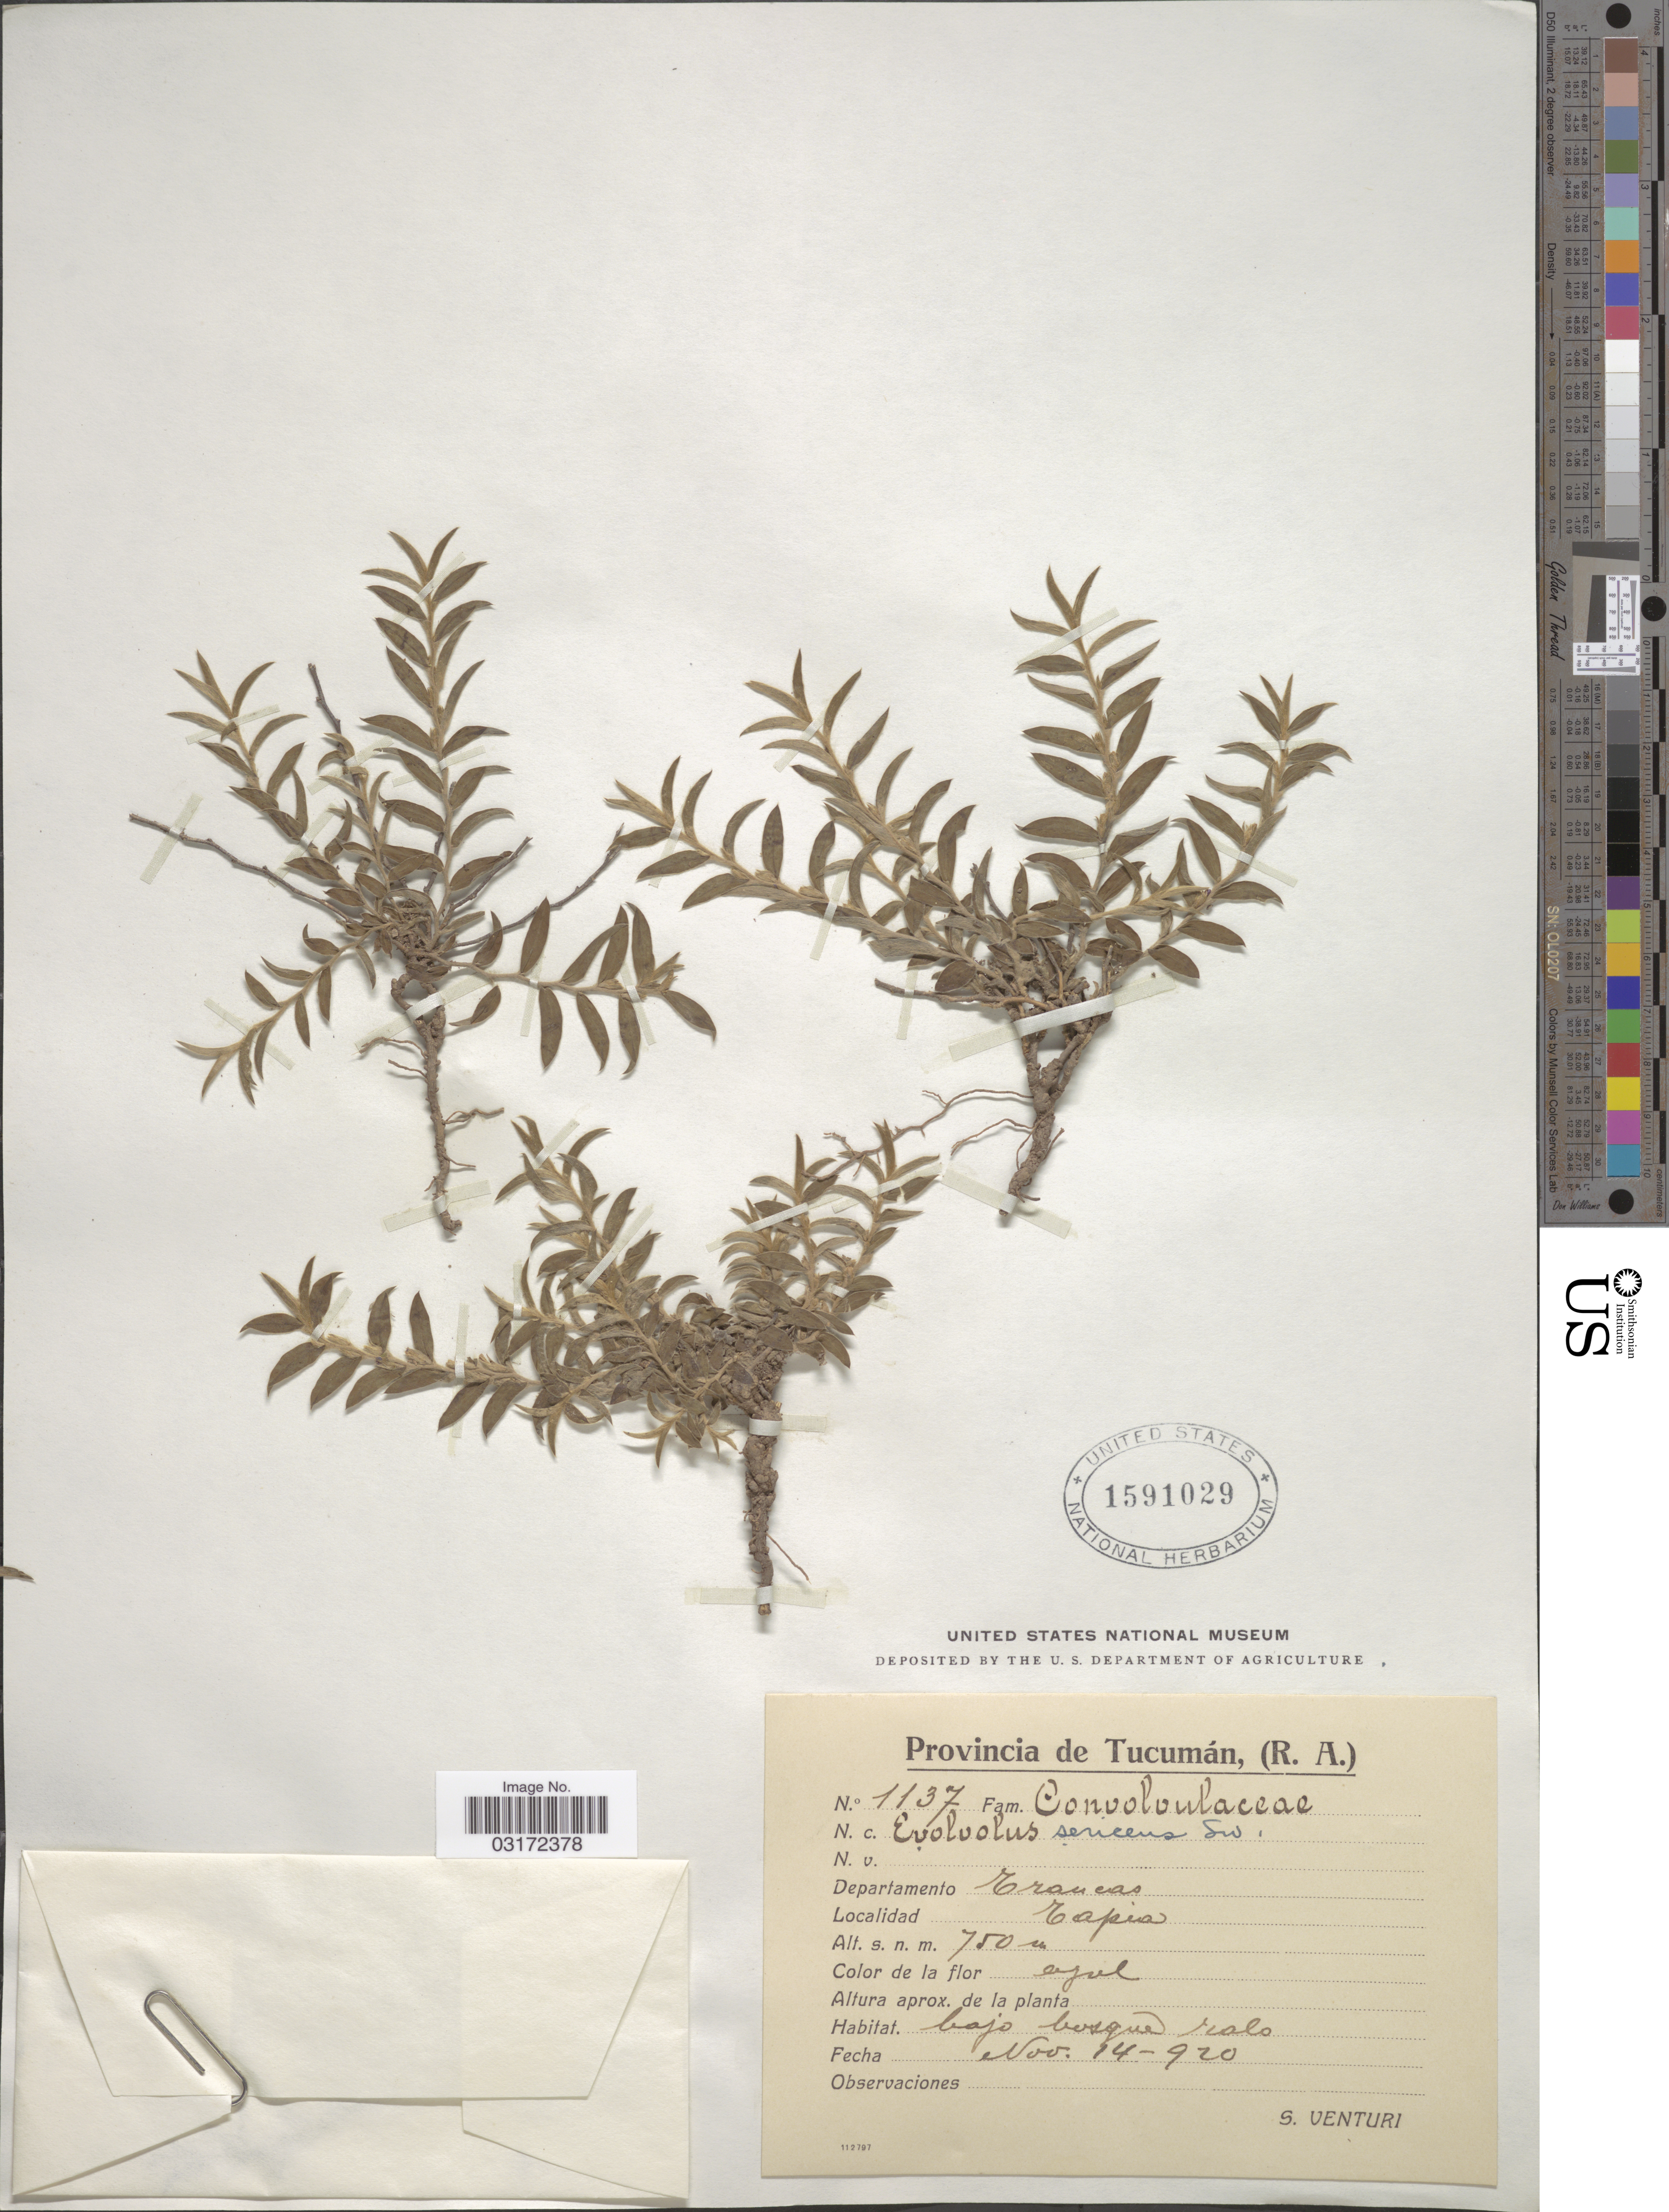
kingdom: Plantae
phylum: Tracheophyta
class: Magnoliopsida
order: Solanales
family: Convolvulaceae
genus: Evolvulus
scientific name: Evolvulus sericeus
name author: Sw.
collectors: S. Venturi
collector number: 1137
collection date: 1920-11-14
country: Argentina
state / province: Tucuman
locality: Departamento Trancas, Tapia.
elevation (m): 750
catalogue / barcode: US 1591029